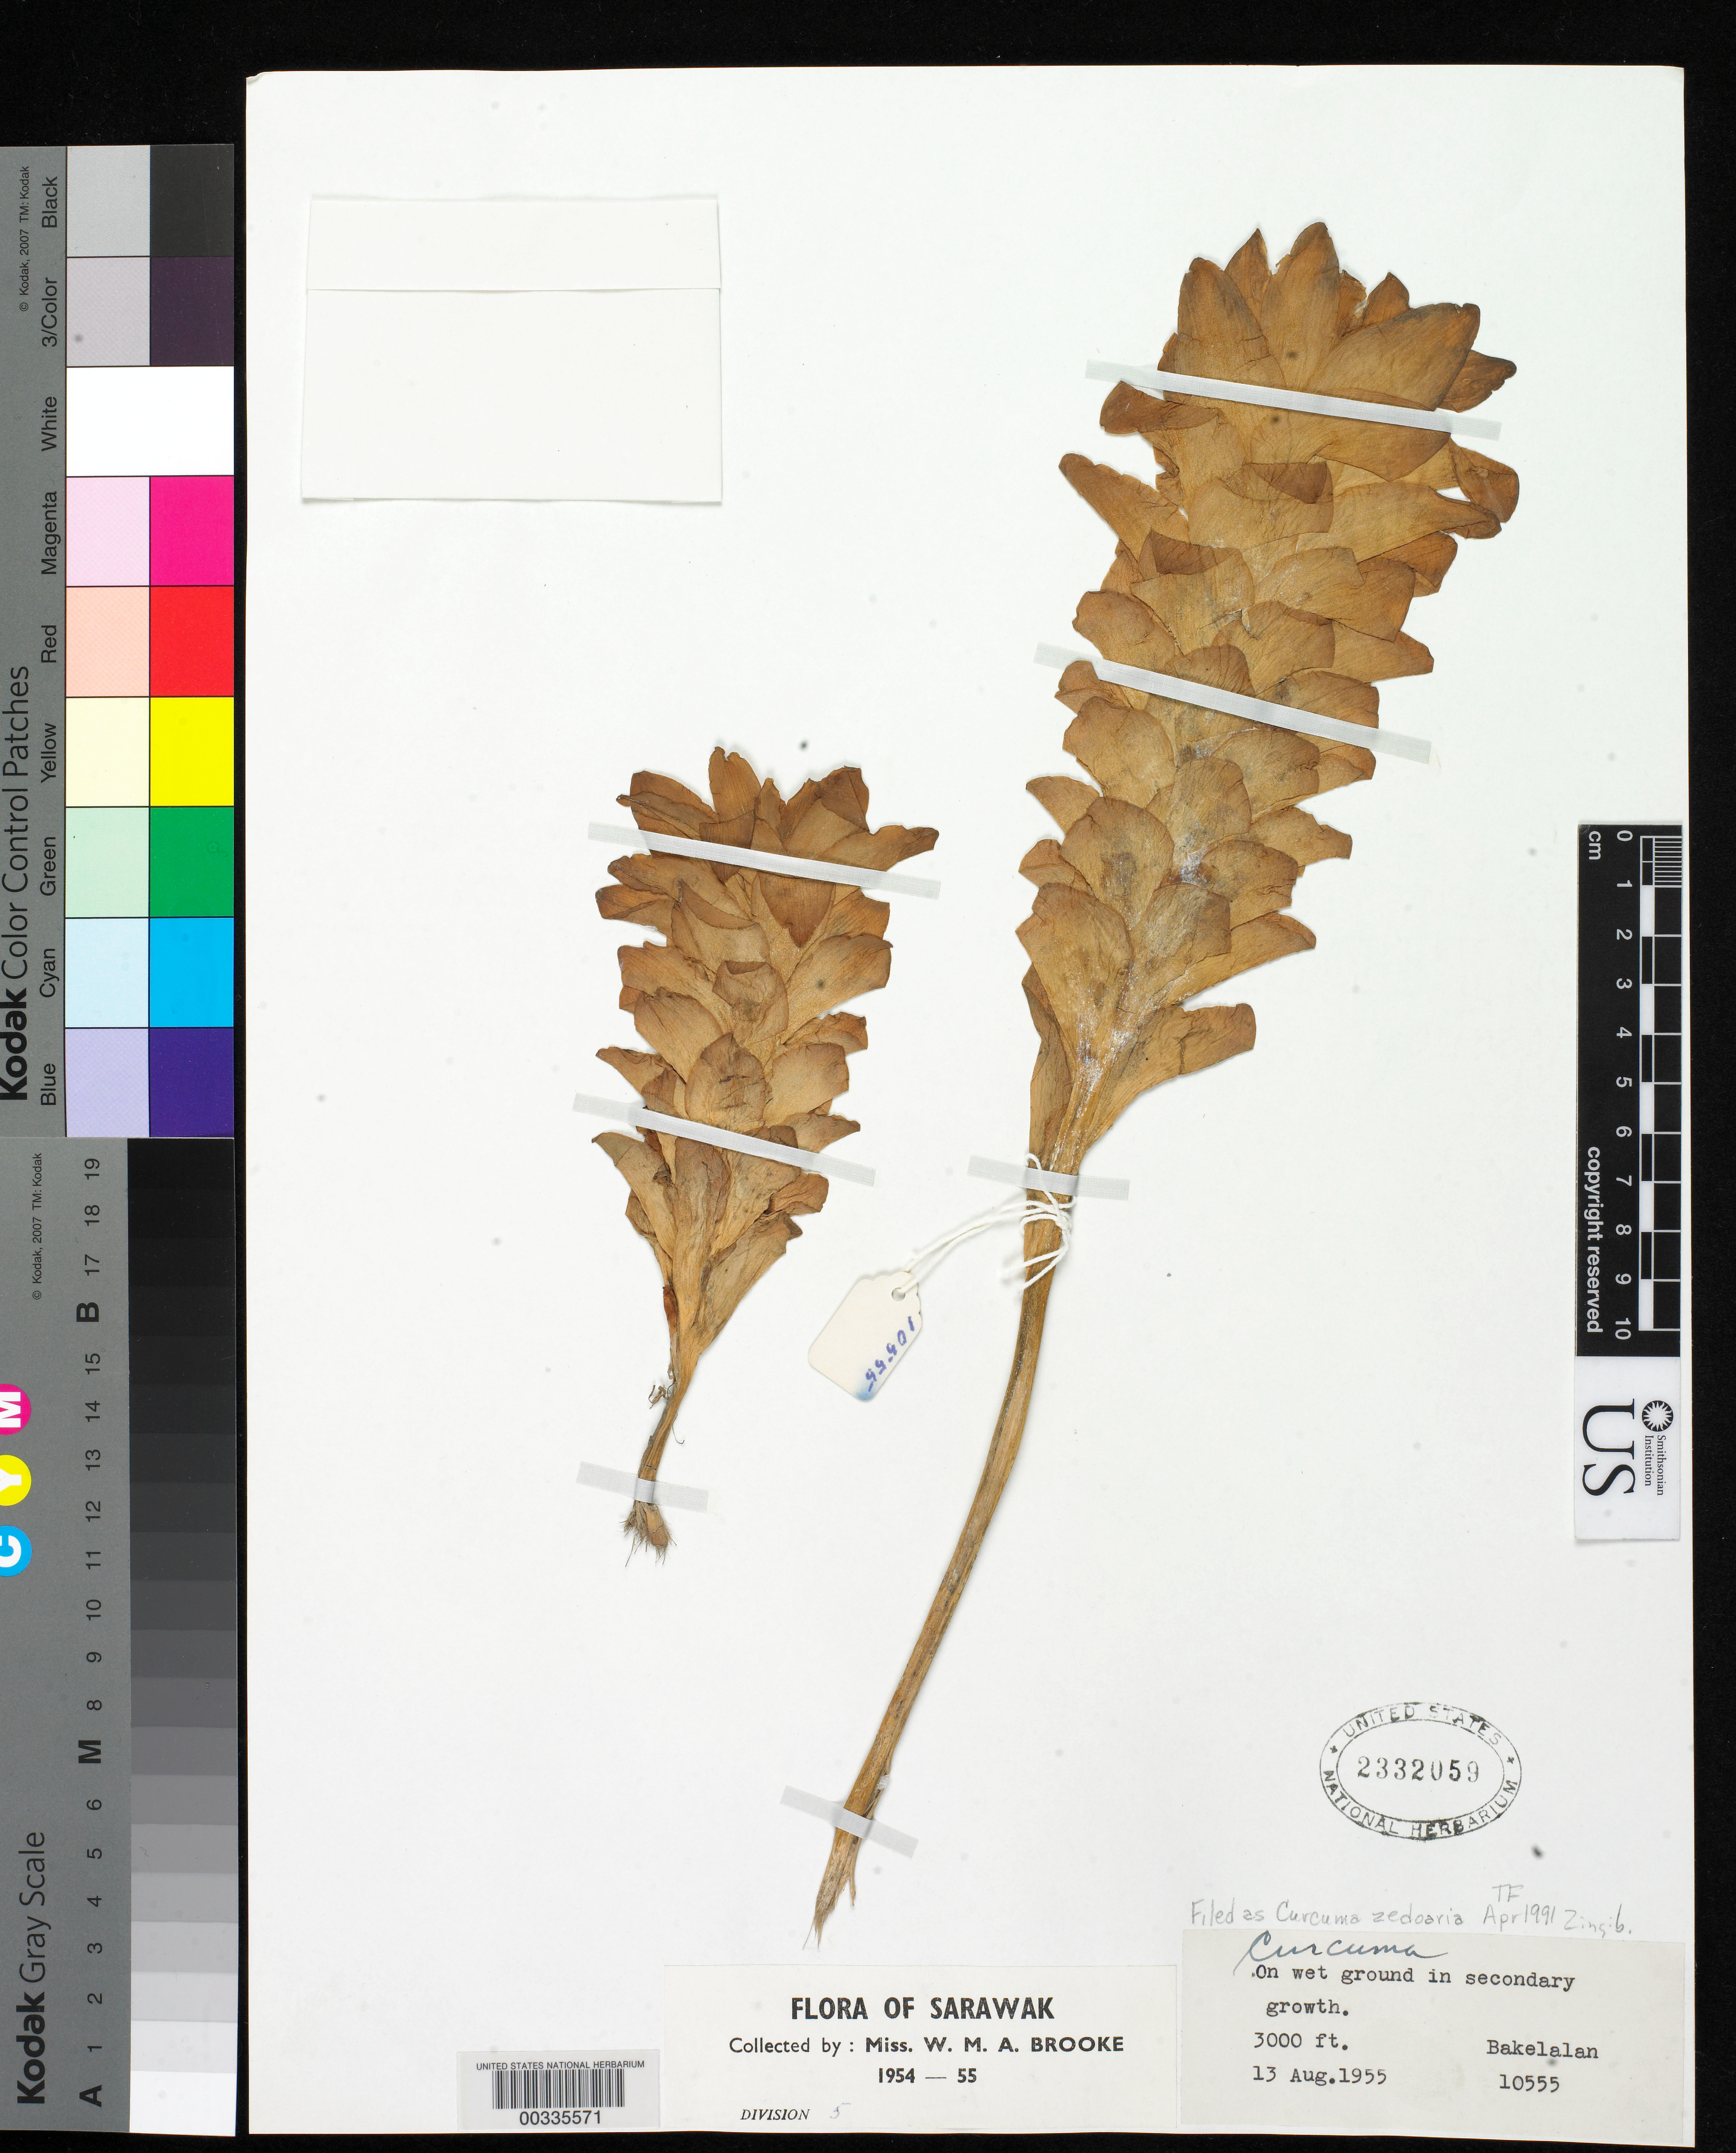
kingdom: Plantae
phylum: Tracheophyta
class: Liliopsida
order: Zingiberales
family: Zingiberaceae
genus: Curcuma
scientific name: Curcuma parviflora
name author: Wall.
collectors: W. Brooke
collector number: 10555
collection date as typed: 13 Aug 1955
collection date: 1955-08-13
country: Malaysia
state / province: Sarawak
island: Borneo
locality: Bakelalan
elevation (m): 914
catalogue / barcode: US 2332059